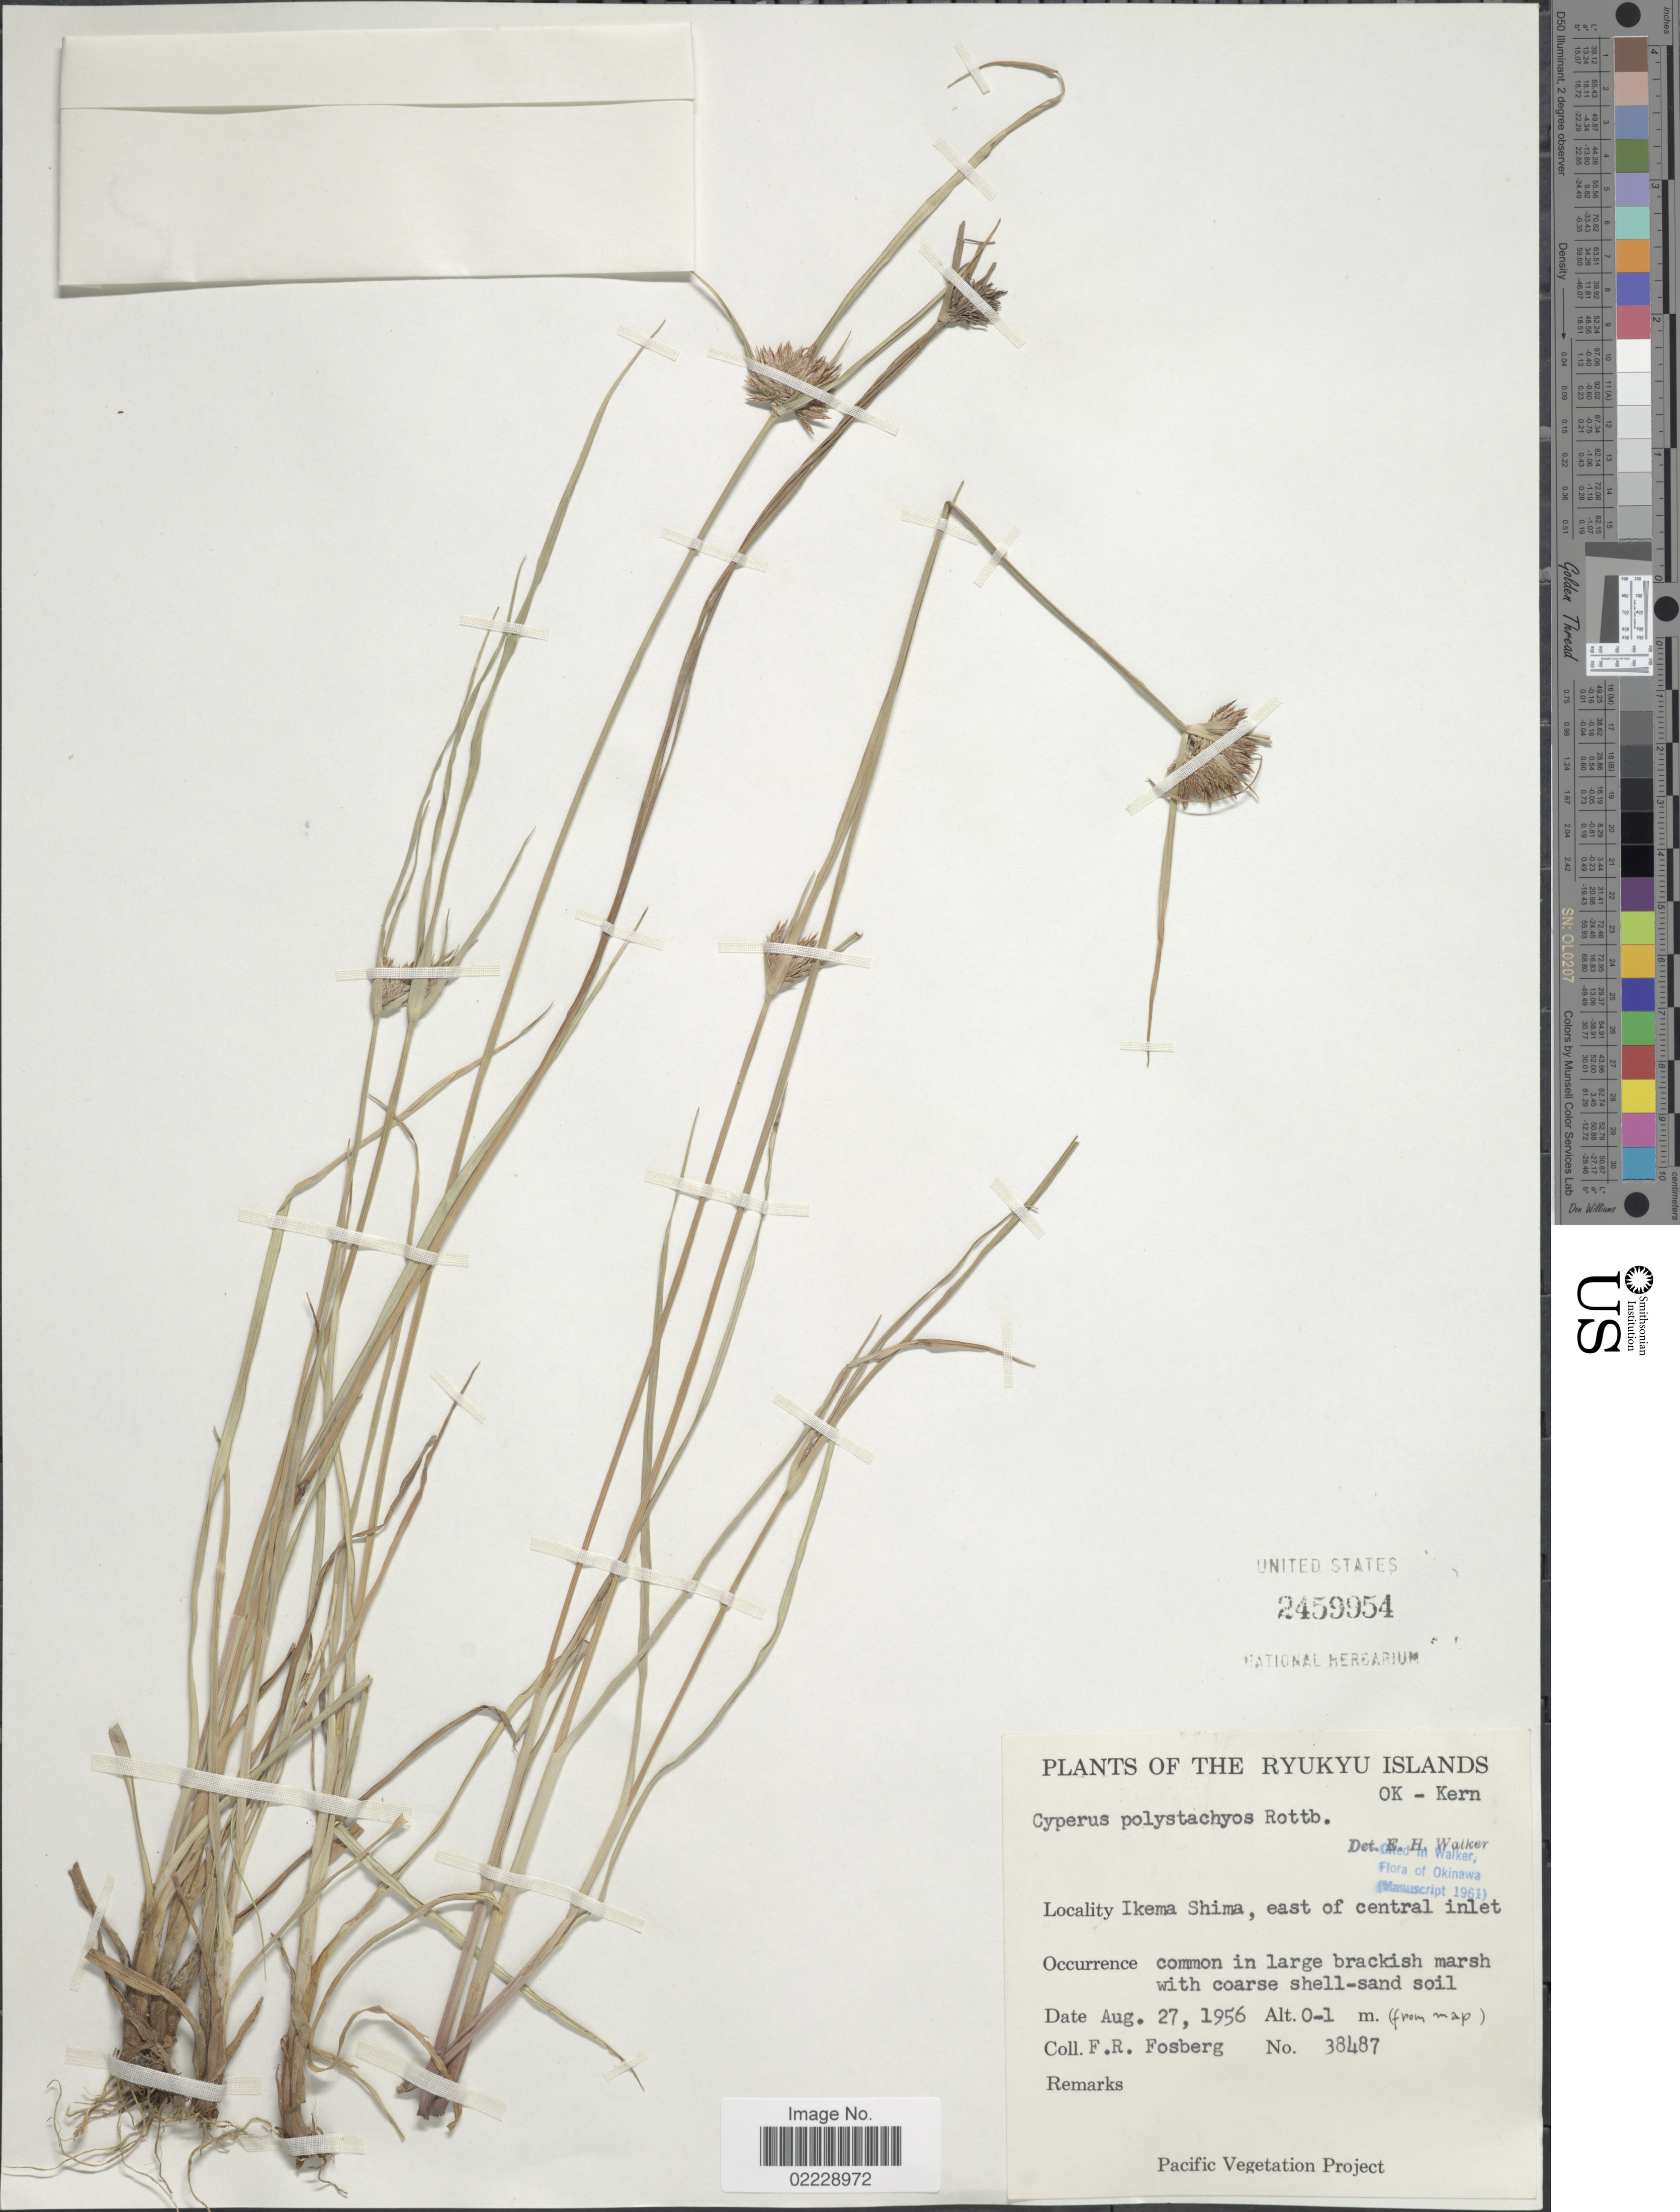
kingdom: Plantae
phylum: Tracheophyta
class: Liliopsida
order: Poales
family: Cyperaceae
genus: Cyperus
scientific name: Cyperus polystachyos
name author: Rottb.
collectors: F. R. Fosberg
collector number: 38487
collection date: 1956-08-27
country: Japan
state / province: Okinawa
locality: Ryukyu Islands. Ikema Shima, east of central inlet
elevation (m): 0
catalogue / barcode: US 2459954